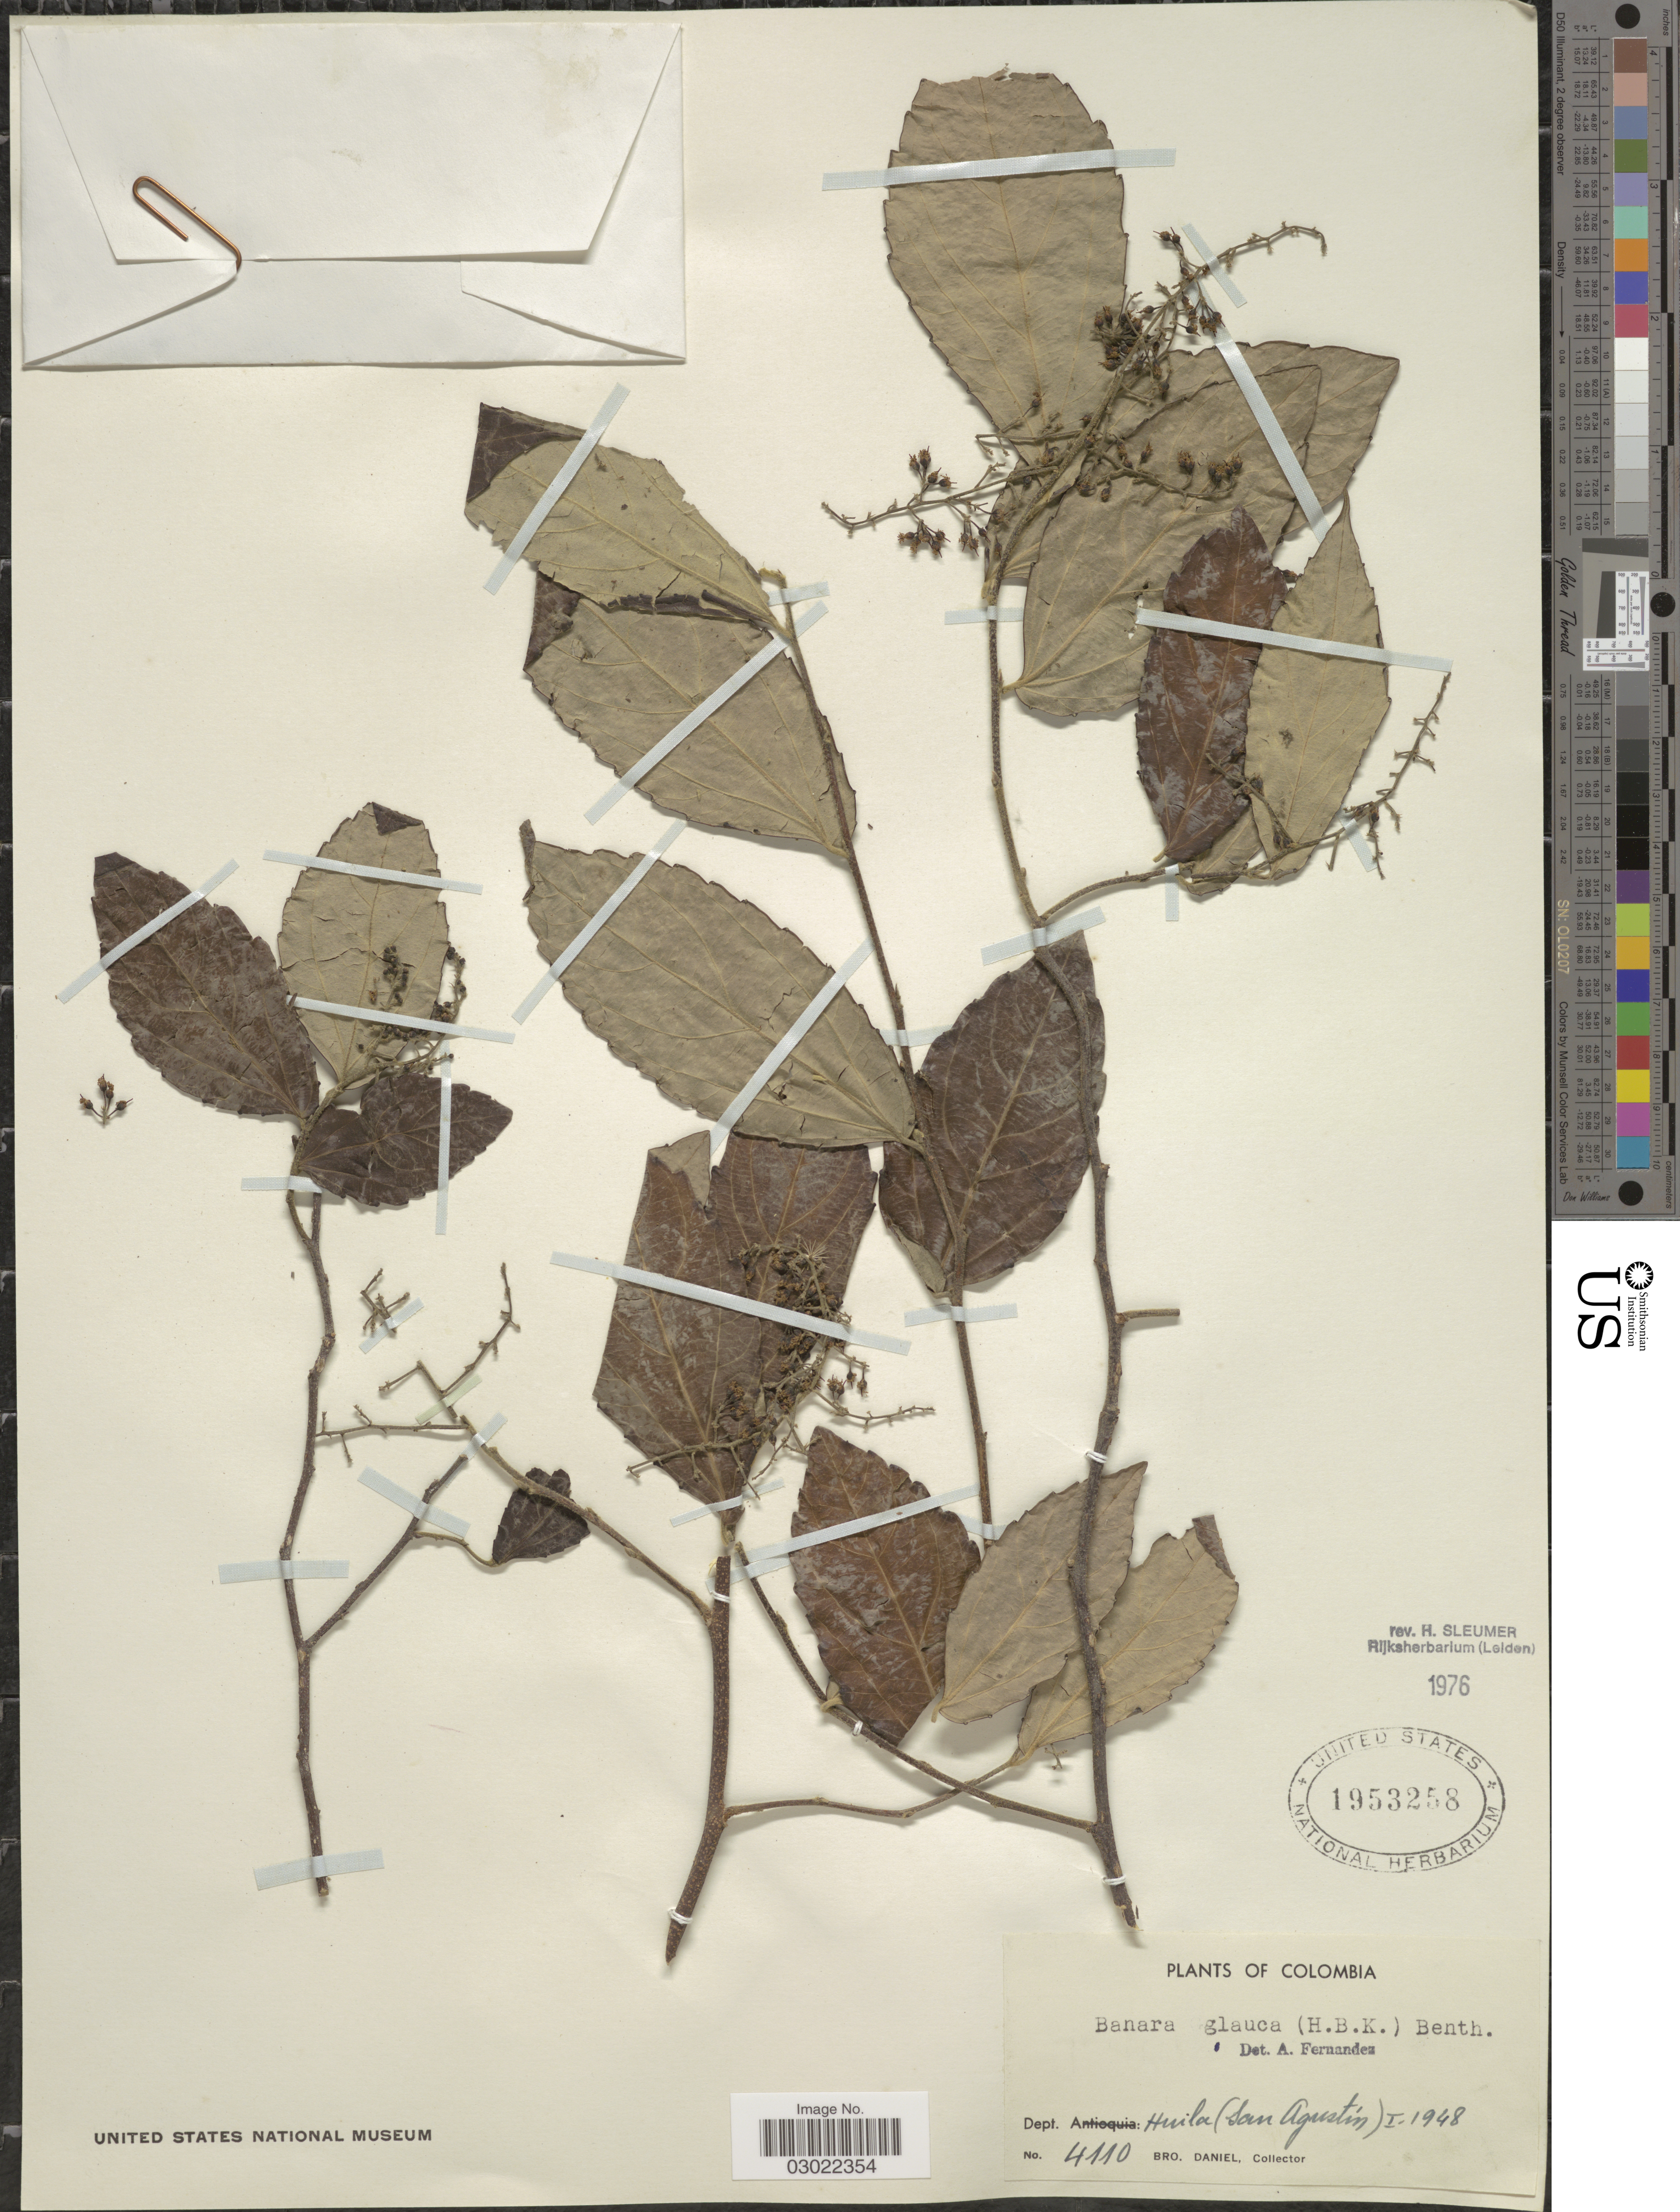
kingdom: Plantae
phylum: Tracheophyta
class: Magnoliopsida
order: Malpighiales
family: Salicaceae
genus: Banara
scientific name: Banara glauca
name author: (Kunth) Benth.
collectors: Bro. Daniel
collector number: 4110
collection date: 1948-01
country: Colombia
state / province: Huila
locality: Dept. Huila (San Agustin).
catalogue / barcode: US 1953258